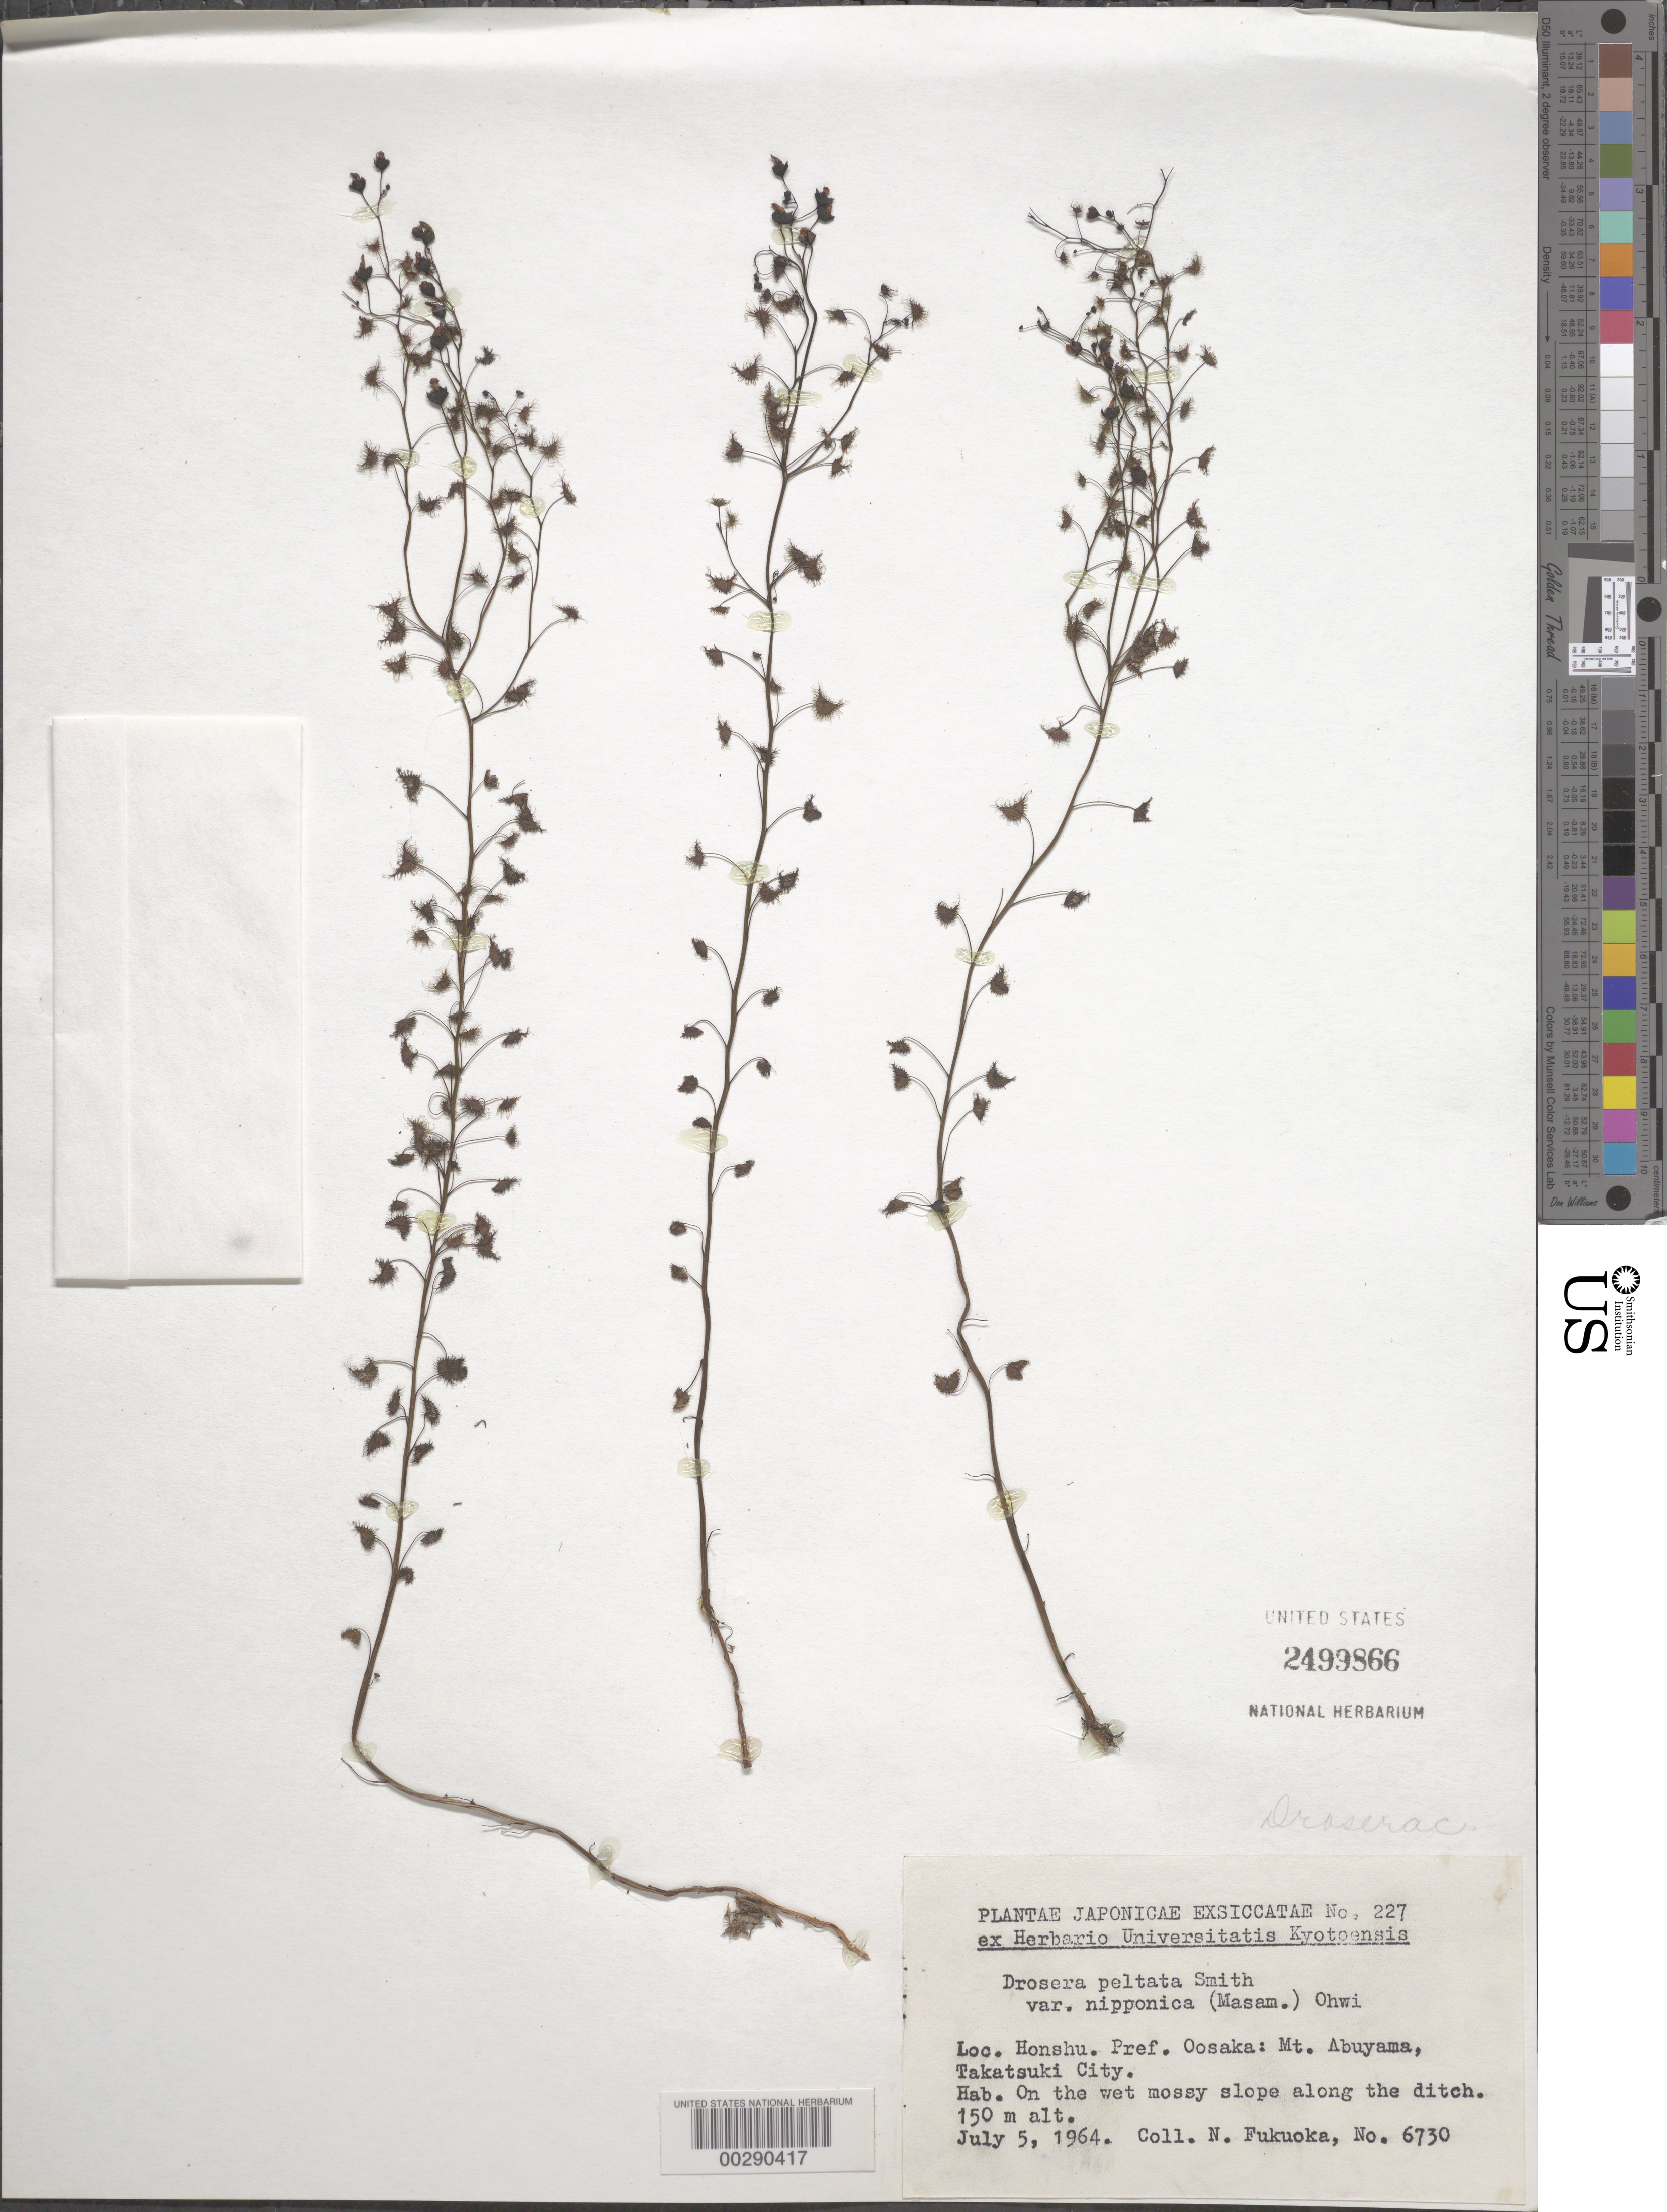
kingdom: Plantae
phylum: Tracheophyta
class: Magnoliopsida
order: Caryophyllales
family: Droseraceae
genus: Drosera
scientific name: Drosera peltata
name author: Sm. ex Willd.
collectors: N. Fukuoka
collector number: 6730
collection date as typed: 05 Jul 1964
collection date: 1964-07-05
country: Japan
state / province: Osaka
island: Honshu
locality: Mt. abuyama, takatsuki city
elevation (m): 150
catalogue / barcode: US 2499866